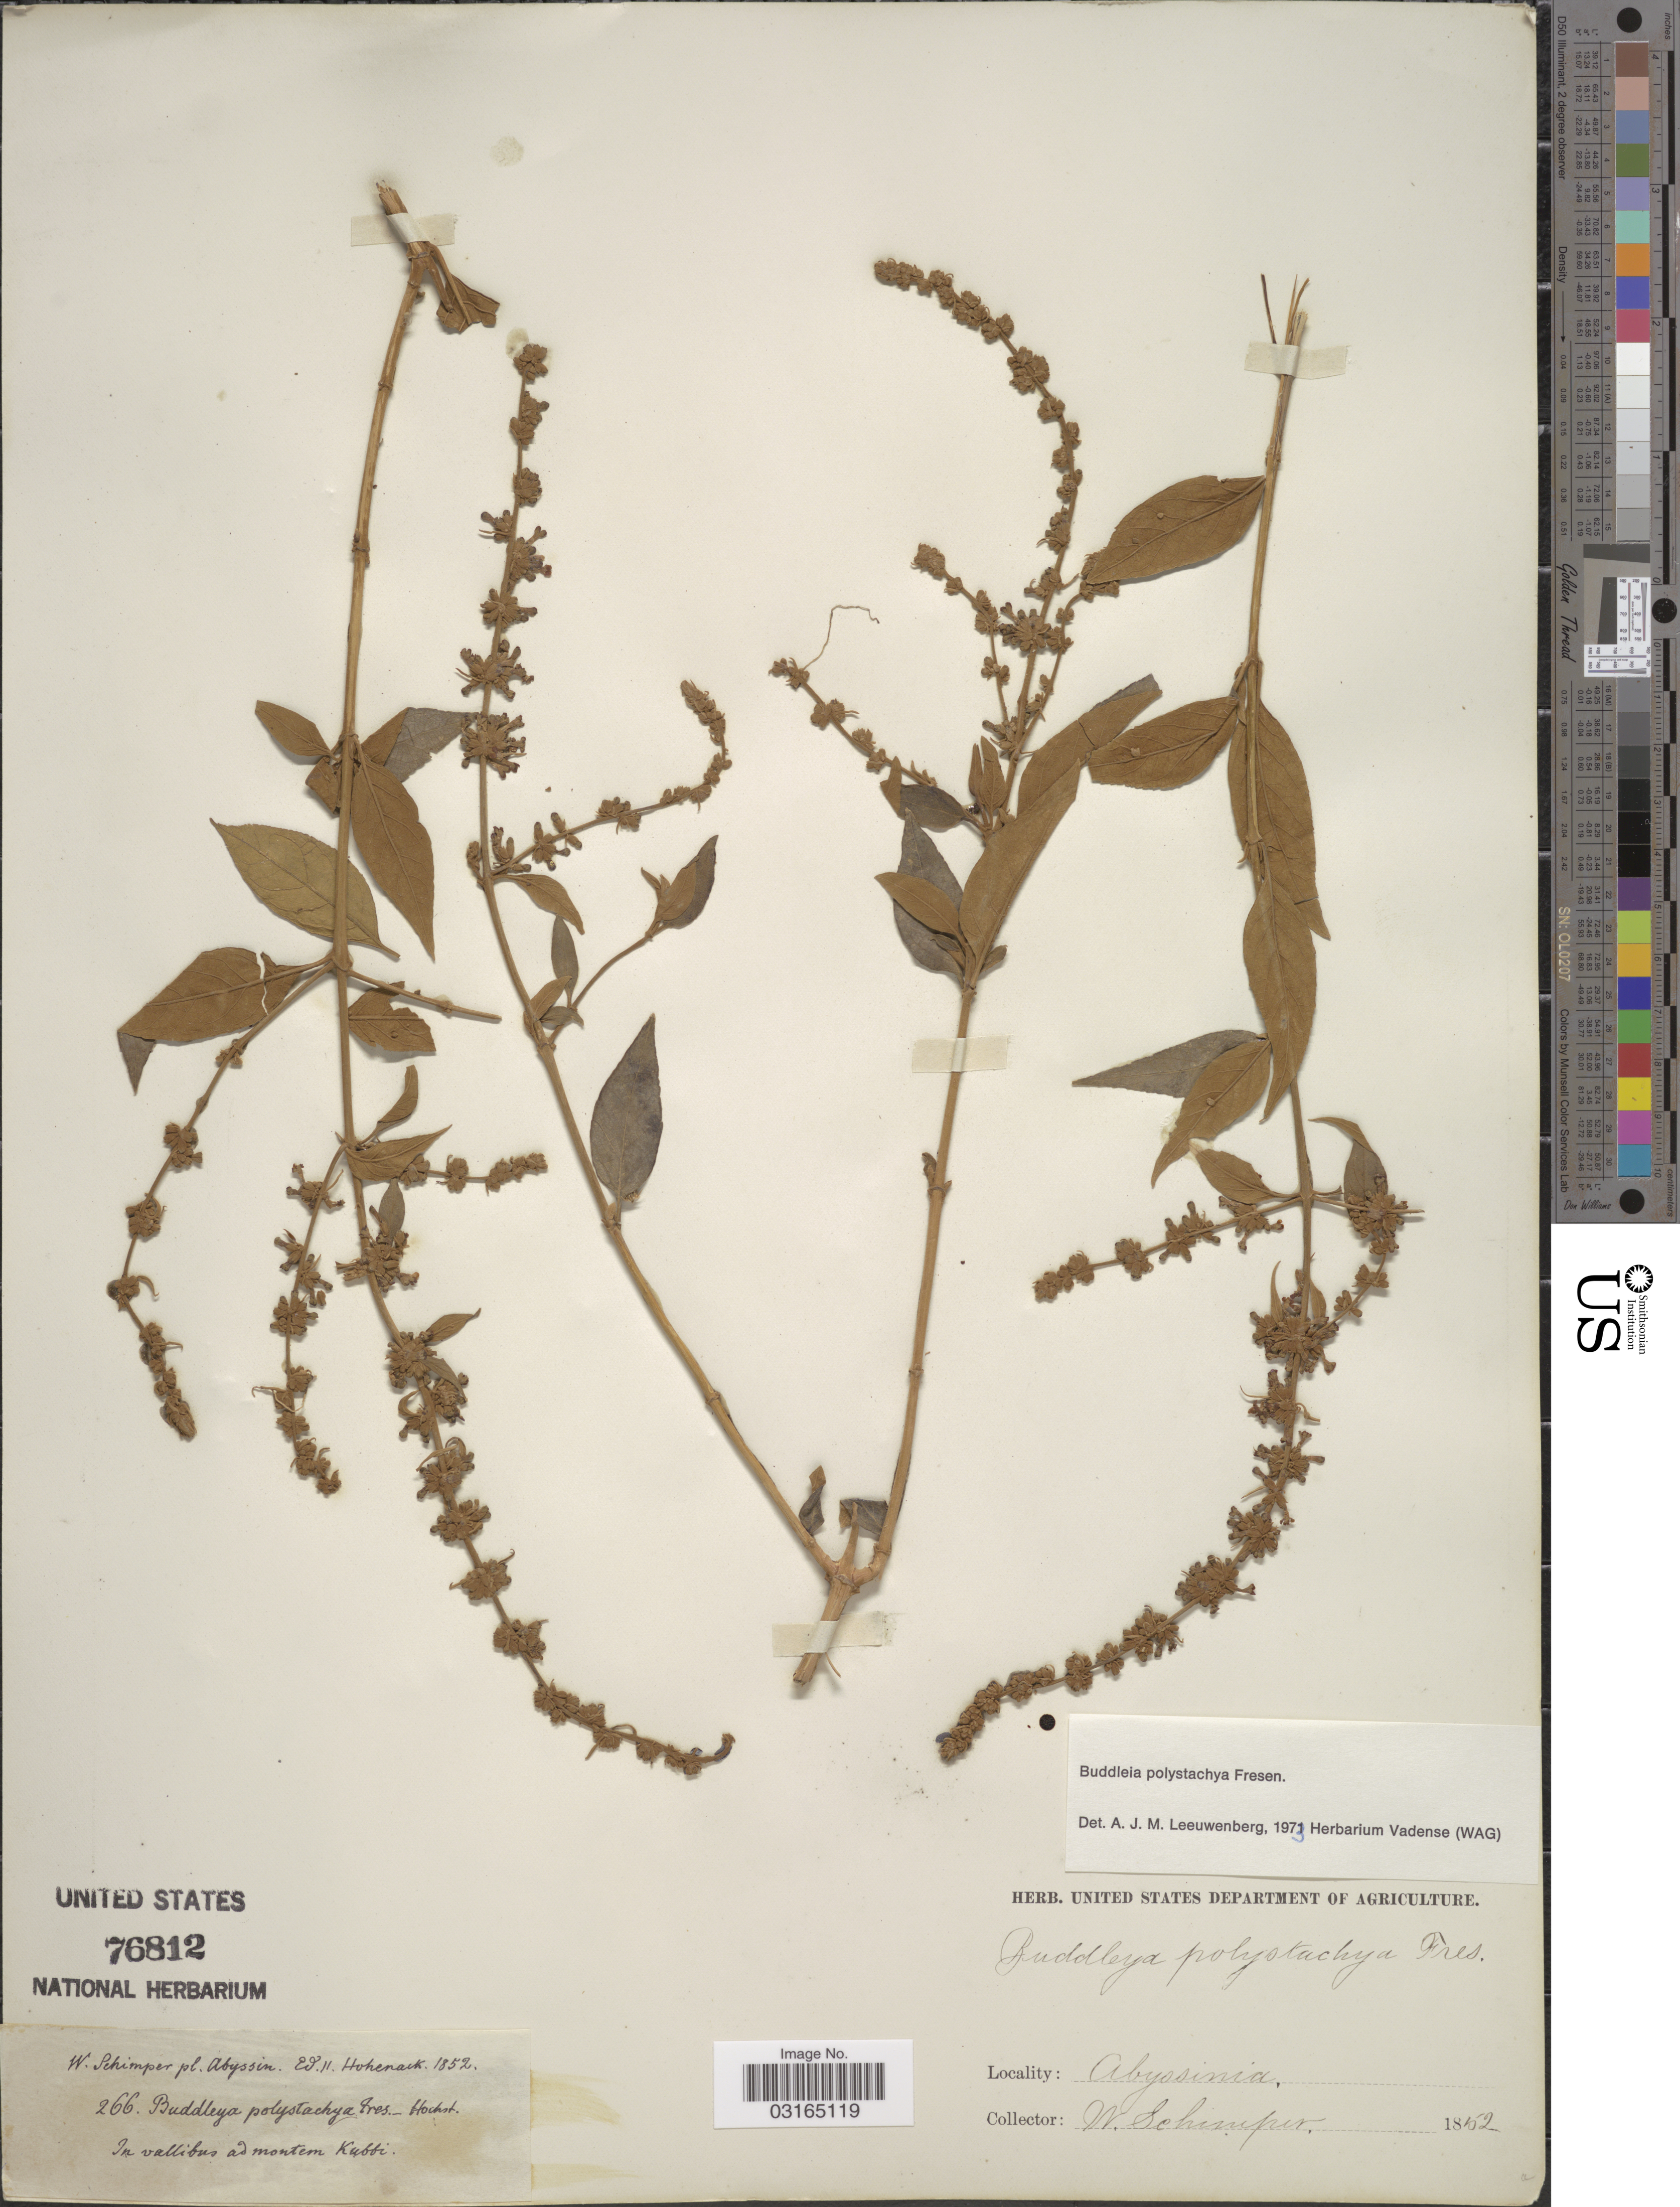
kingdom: Plantae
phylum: Tracheophyta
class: Magnoliopsida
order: Lamiales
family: Scrophulariaceae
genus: Buddleja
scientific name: Buddleja polystachya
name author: Fresen.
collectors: W. Schimper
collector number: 266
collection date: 1852-11-20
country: Eritrea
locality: Abyssinia. In vallibus ad montem Kubbi.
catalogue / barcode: US 76812